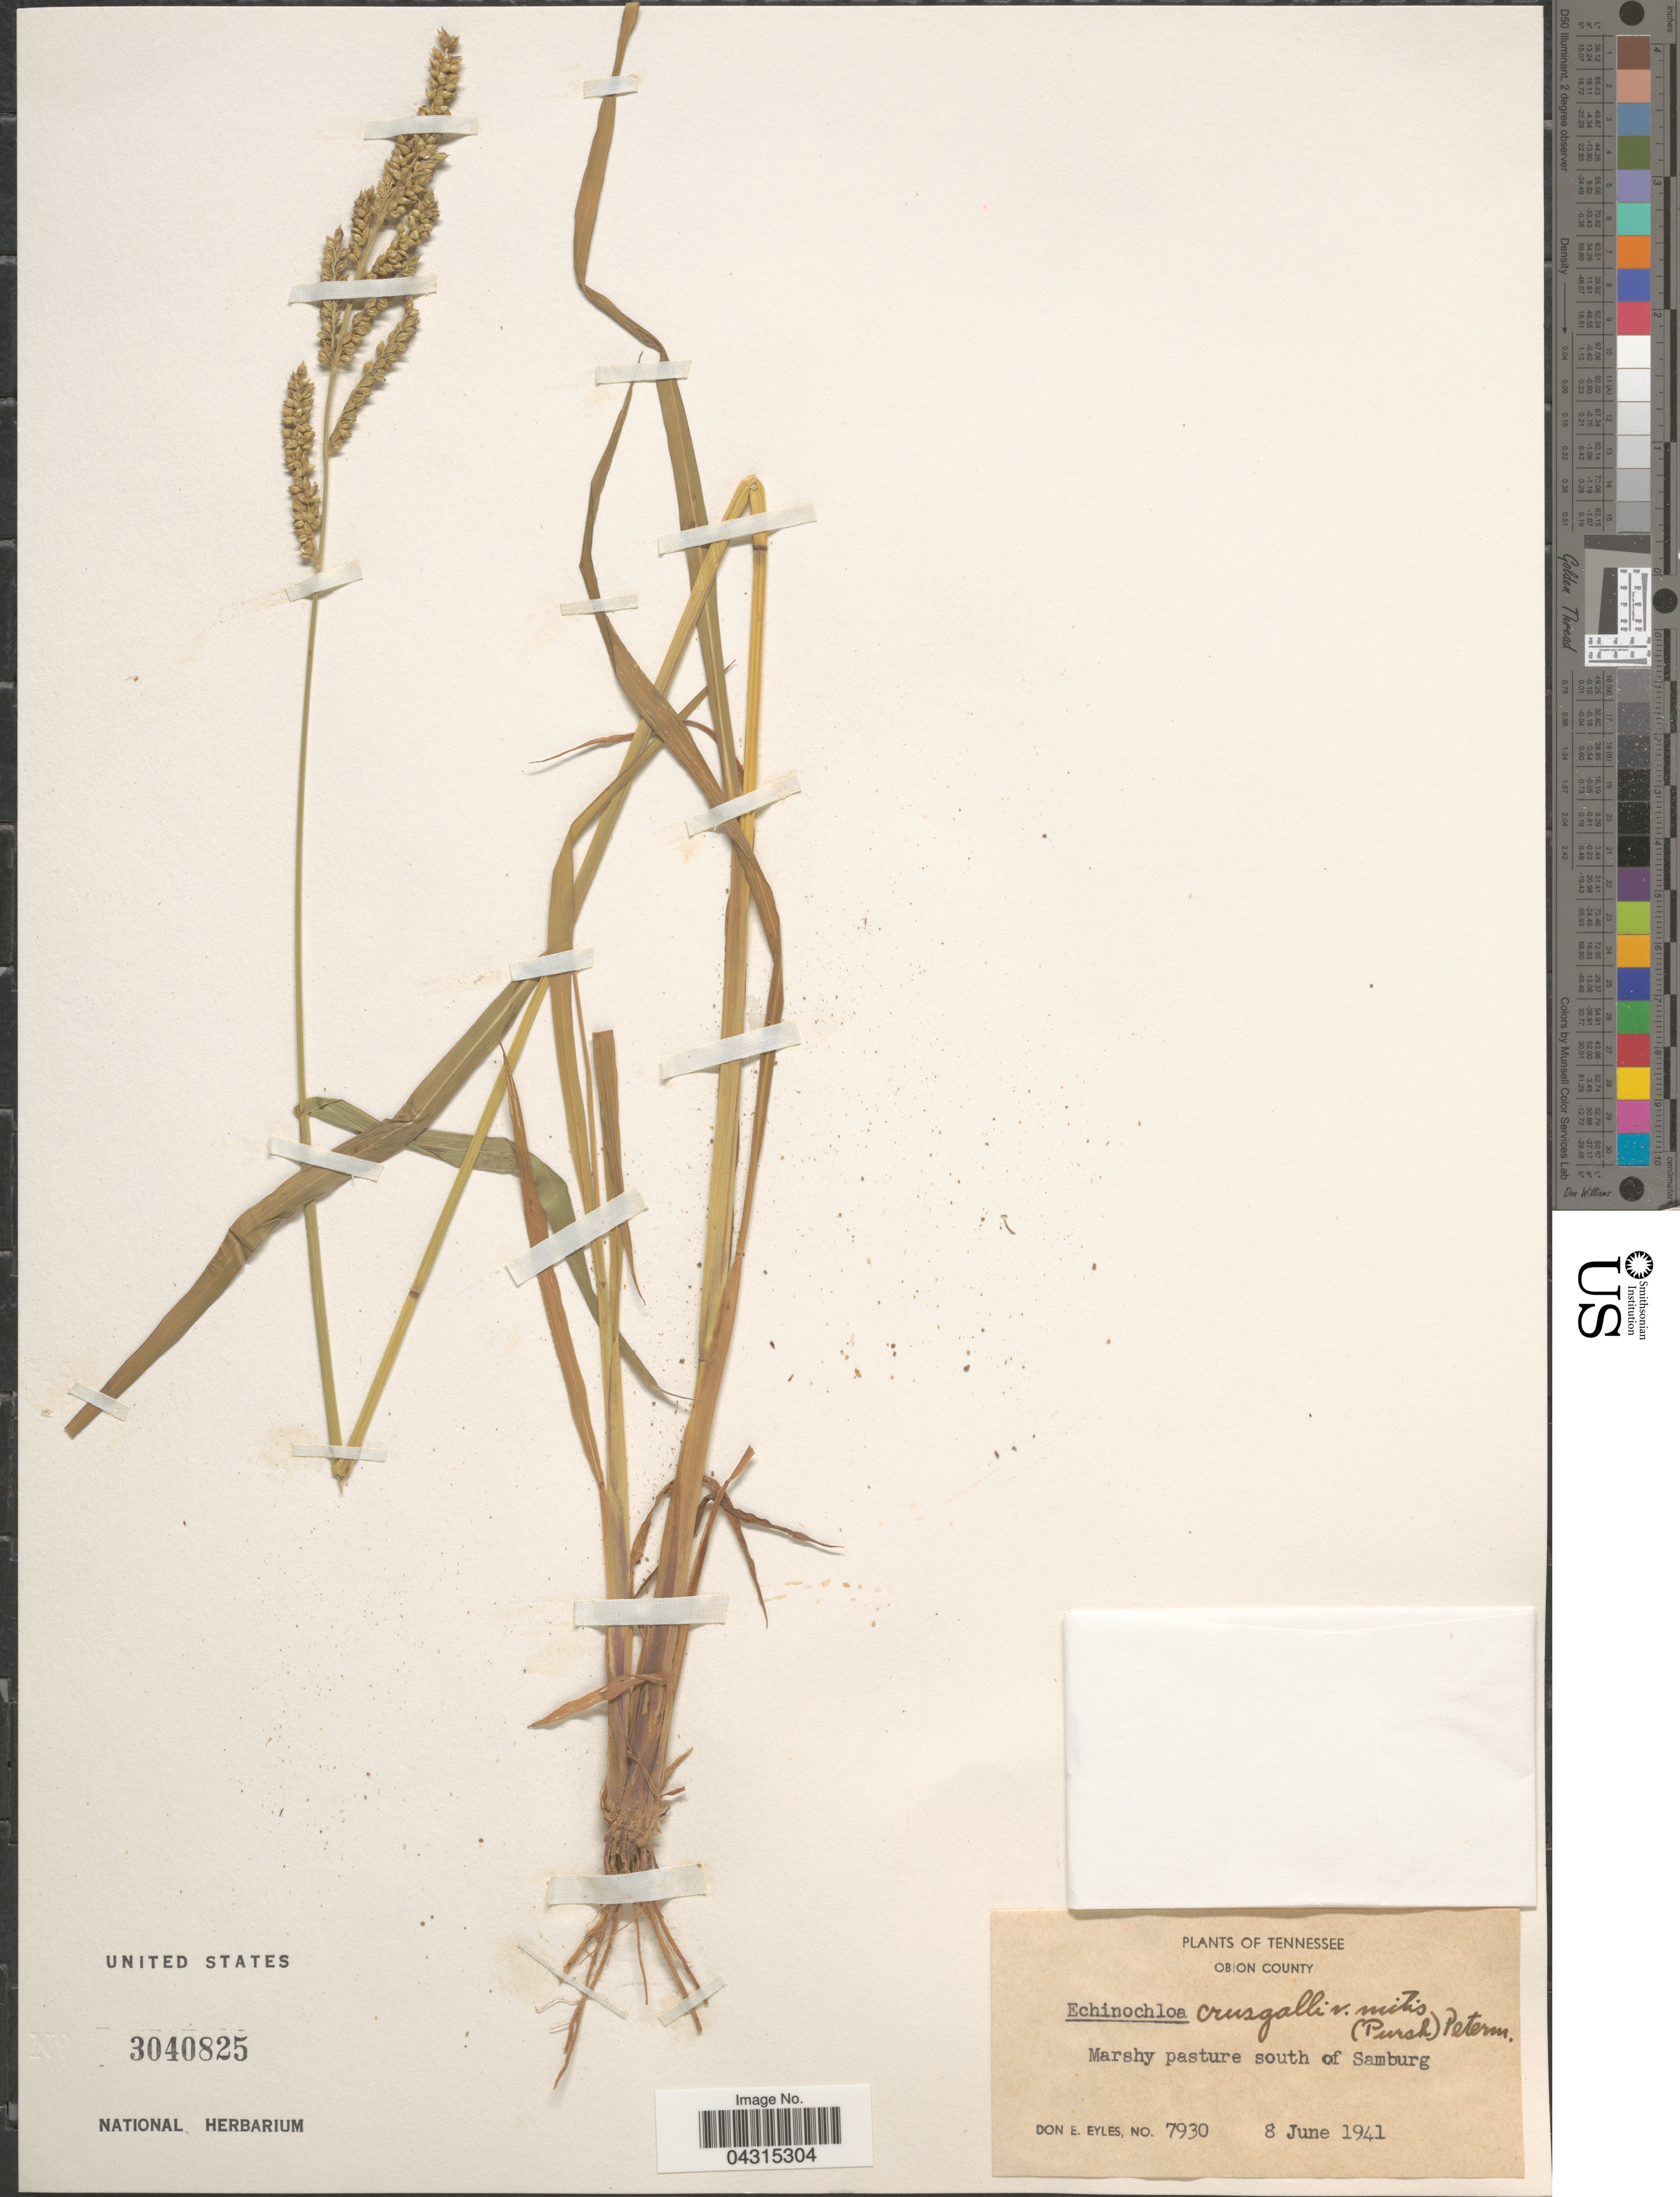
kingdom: Plantae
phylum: Tracheophyta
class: Liliopsida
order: Poales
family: Poaceae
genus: Echinochloa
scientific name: Echinochloa crus-galli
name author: (L.) P. Beauv.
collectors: D. Eyles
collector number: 7930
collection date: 1941-06-08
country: United States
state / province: Tennessee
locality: Obion County. Marshy pasture south of Samburg.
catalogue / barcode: US 3040825